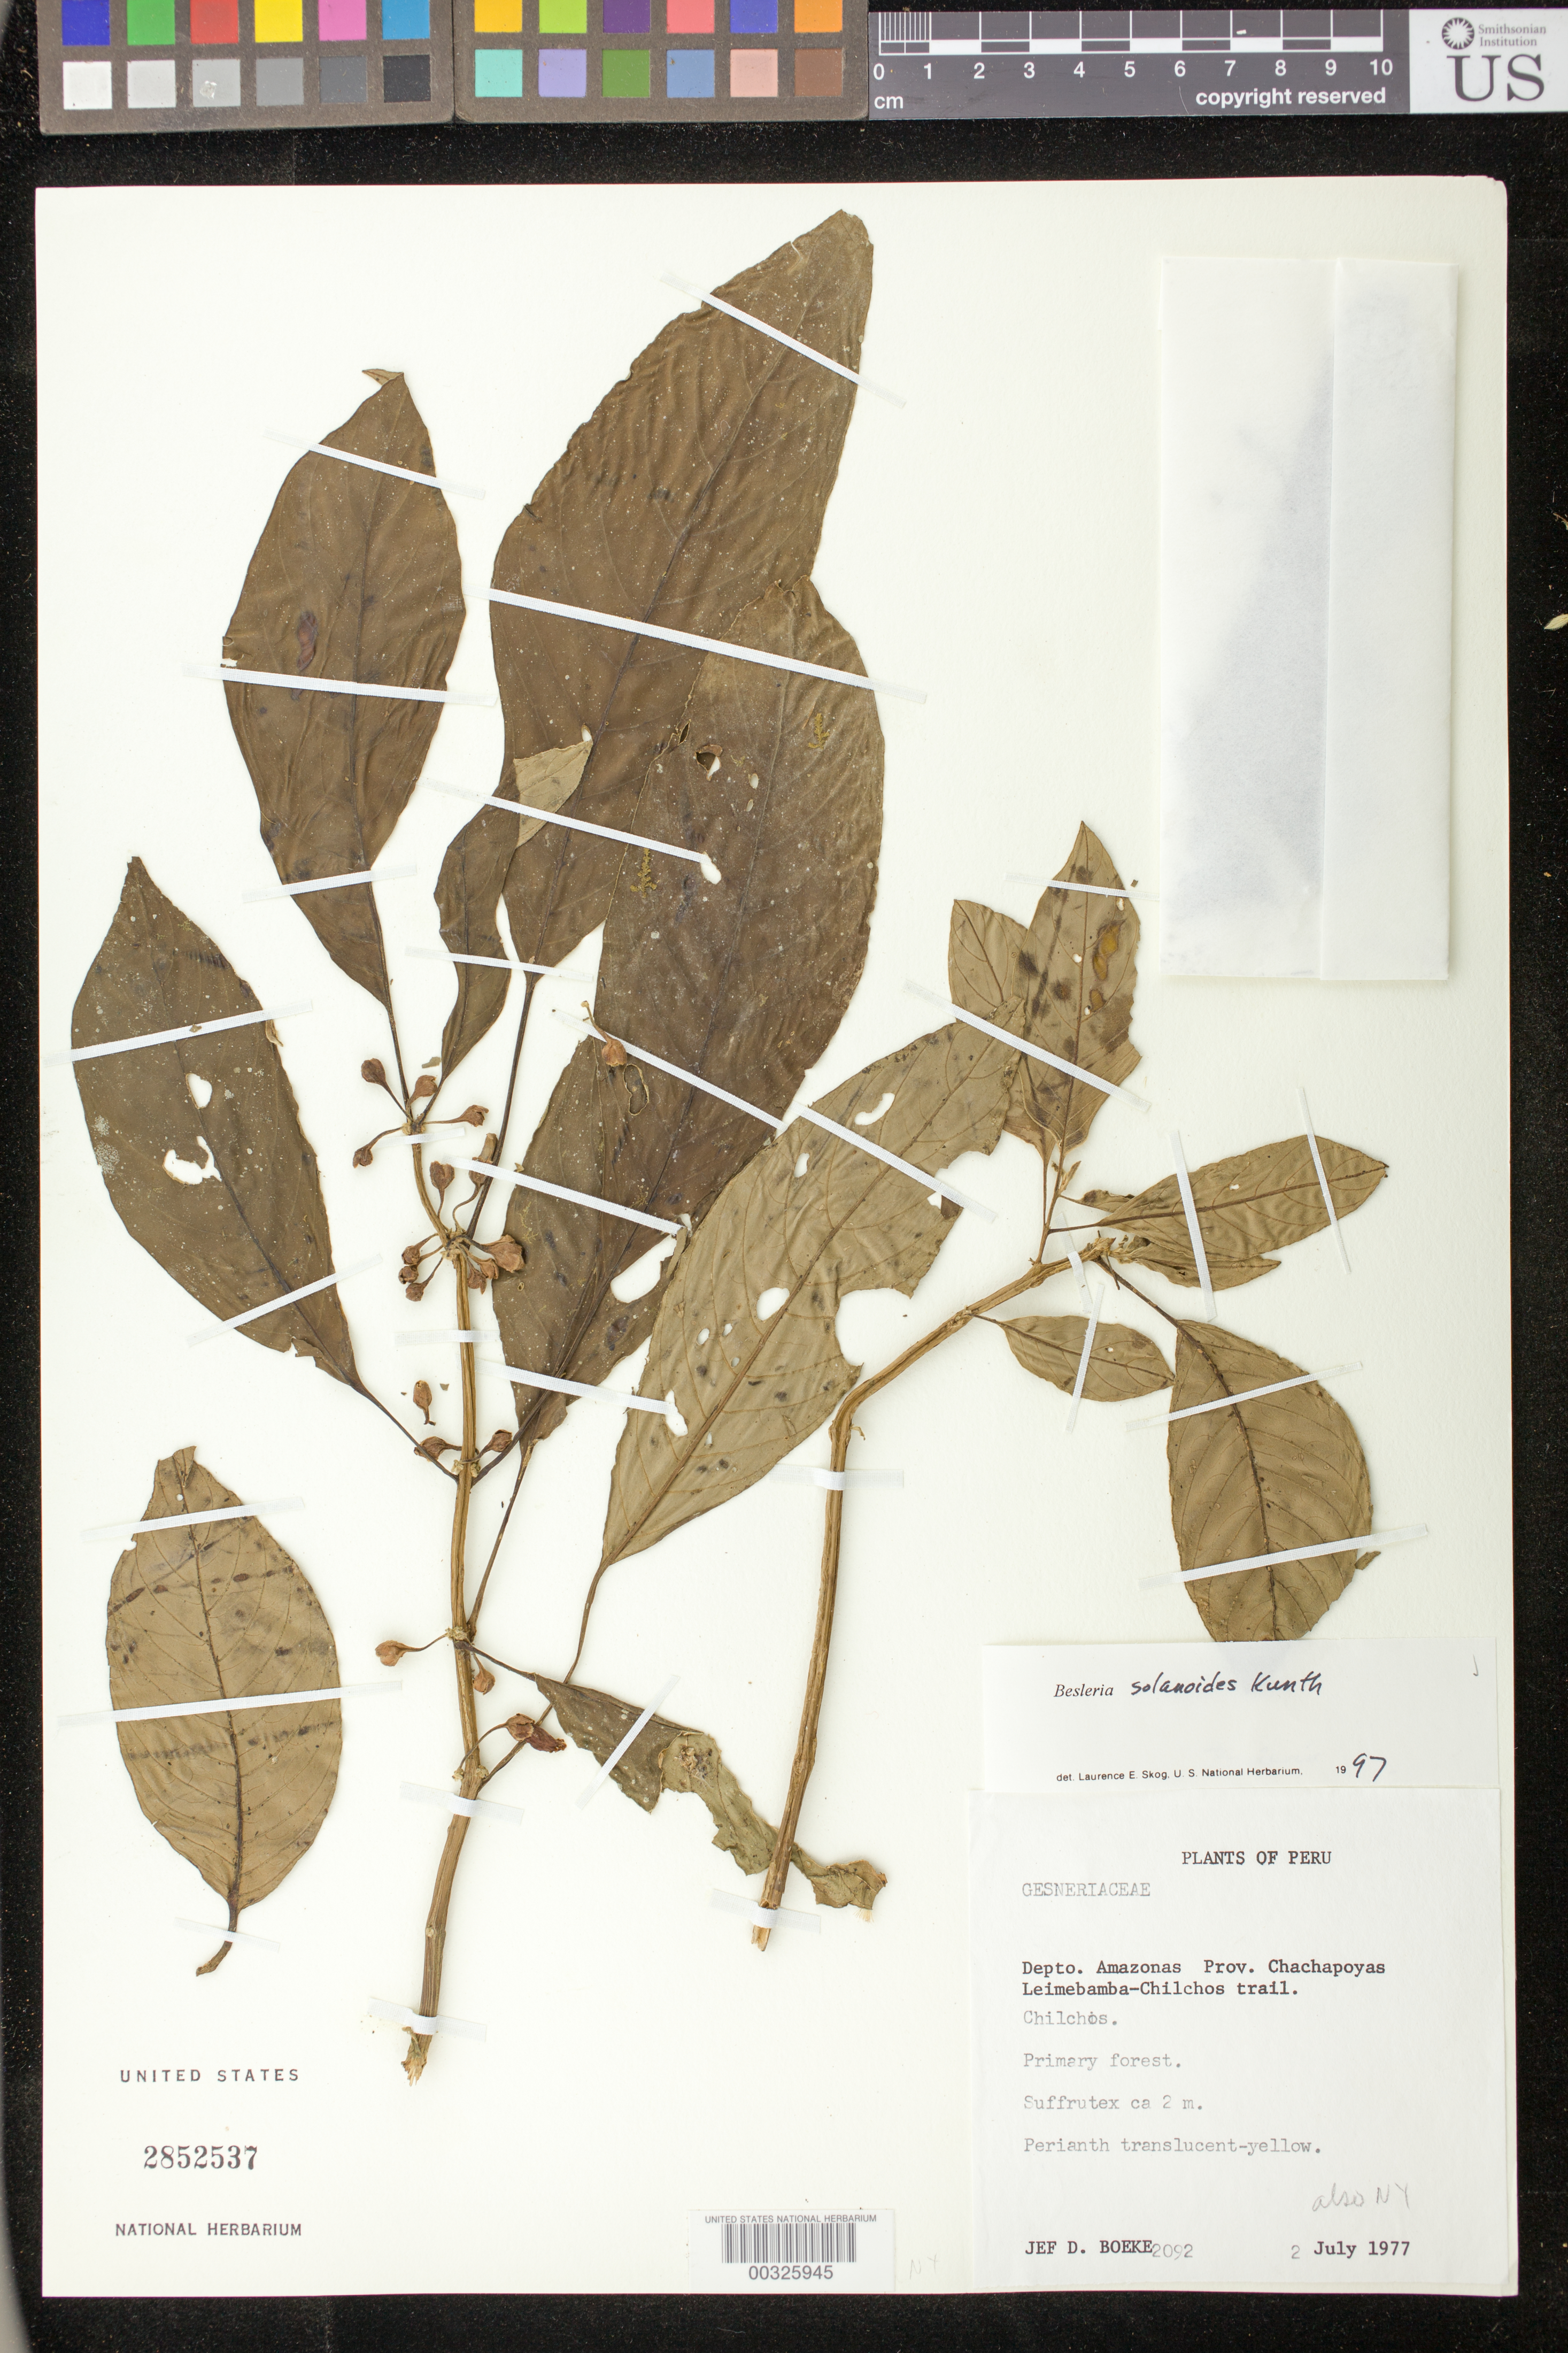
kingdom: Plantae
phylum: Tracheophyta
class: Magnoliopsida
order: Lamiales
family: Gesneriaceae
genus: Besleria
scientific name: Besleria solanoides var. solanoides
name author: Kunth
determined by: Skog, Laurence E.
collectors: J. D. Boeke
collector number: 2092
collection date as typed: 02 Jul 1977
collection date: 1977-07-02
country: Peru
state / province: Amazonas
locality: Prov. Chachapoyas; Leimebamba-Chilchos trail, Chilchos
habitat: Primary forest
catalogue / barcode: US 2852537